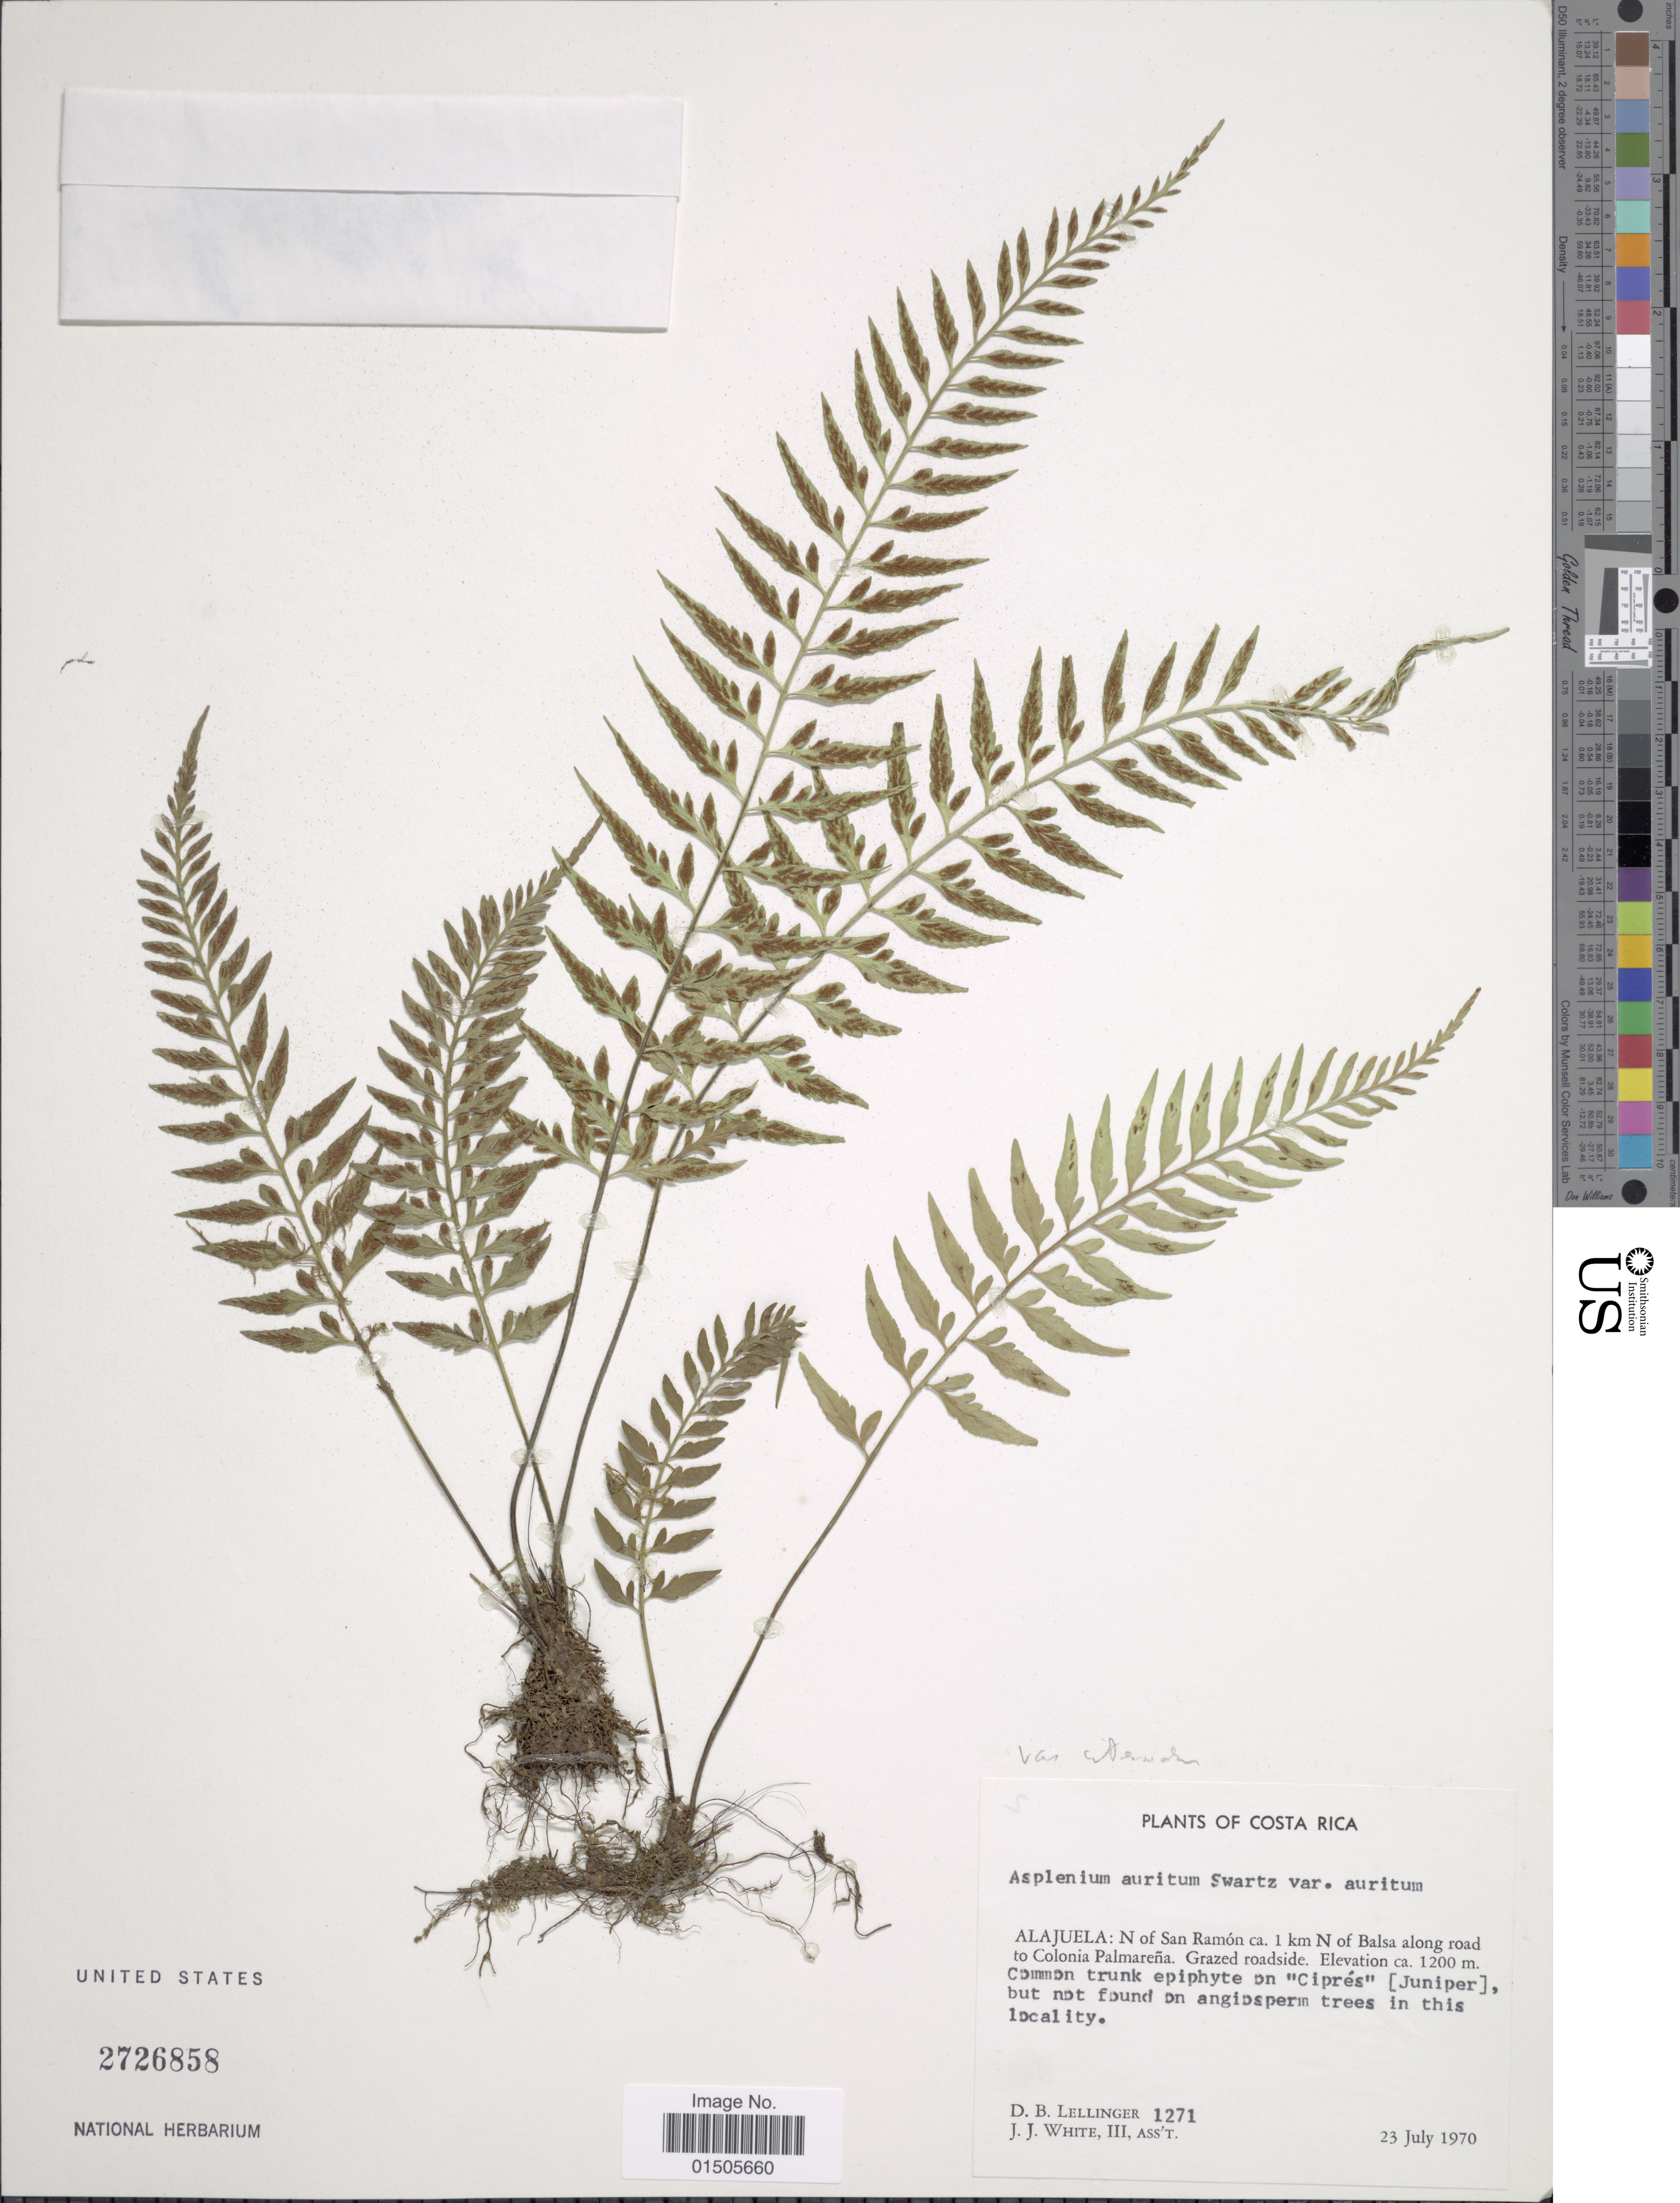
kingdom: Plantae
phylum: Tracheophyta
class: Polypodiopsida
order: Polypodiales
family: Aspleniaceae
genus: Asplenium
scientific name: Asplenium auritum var. intermedium ined.?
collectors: D. B. Lellinger & J. J. White III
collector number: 1271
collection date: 1970-07-23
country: Costa Rica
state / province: Alajuela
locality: N of San Ramon ca. 1 km N of Balsa along road to Colonia Palmarena. Grazed roadside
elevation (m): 1200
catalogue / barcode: US 2726858